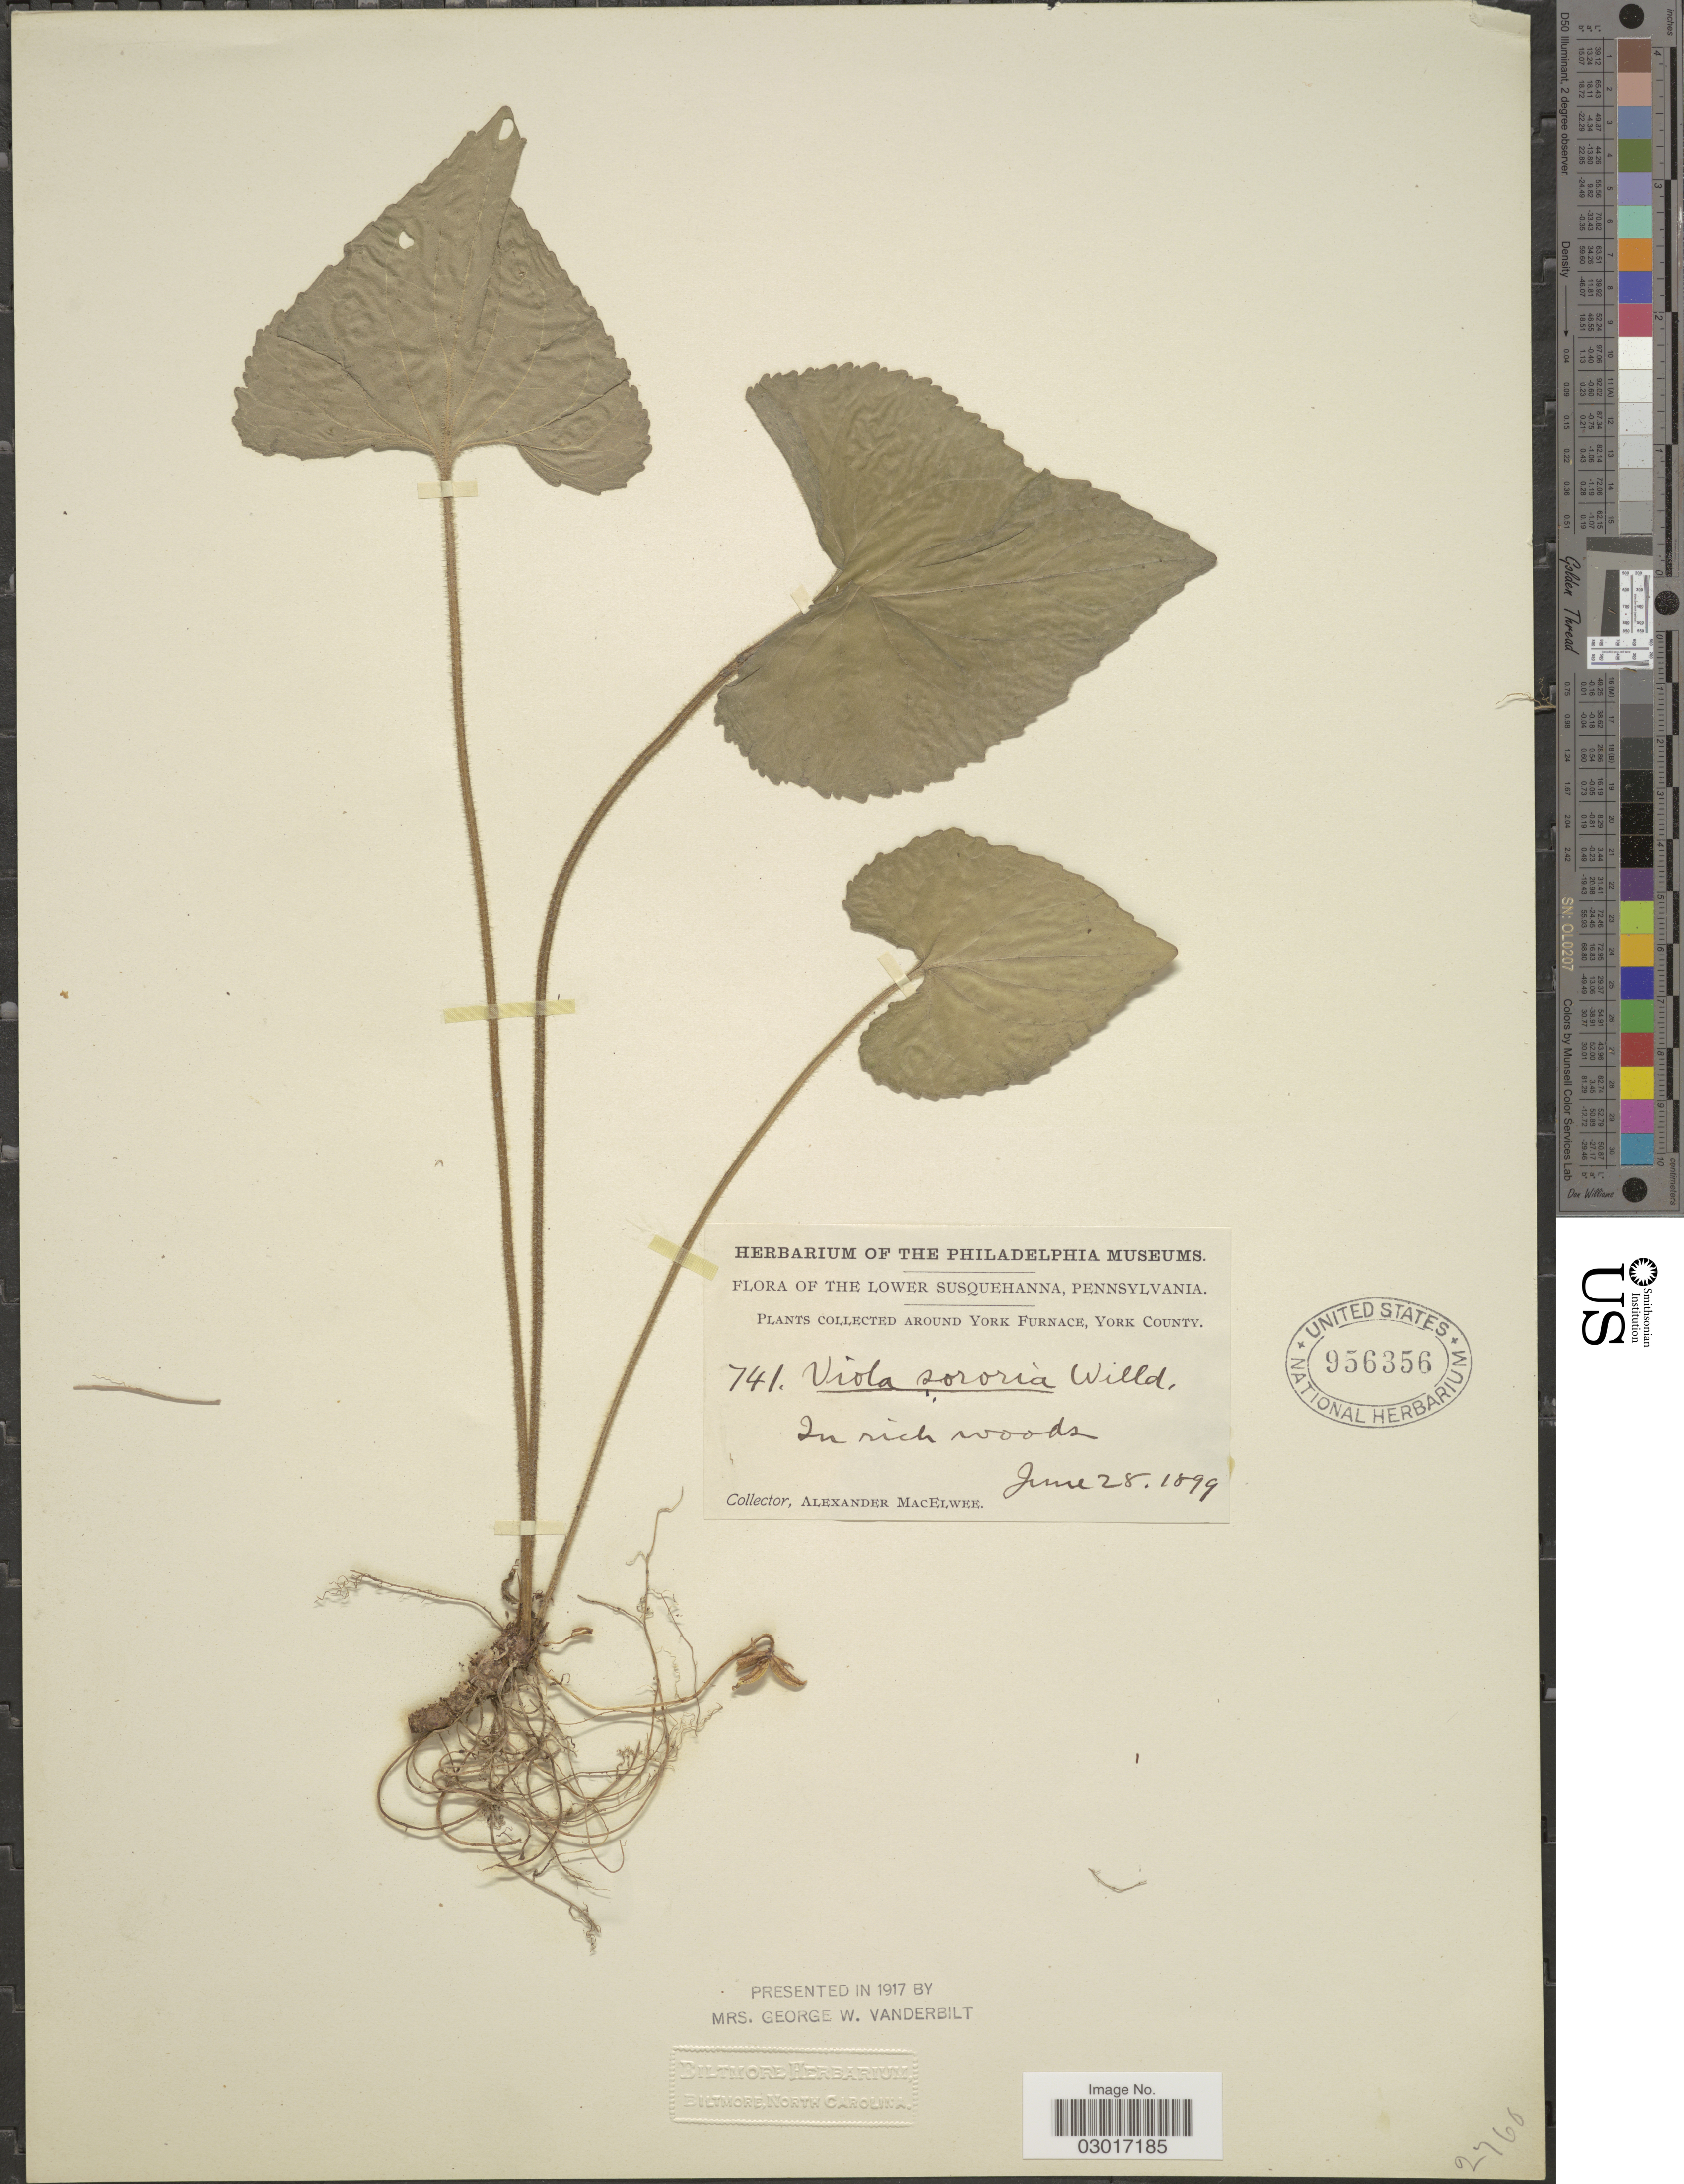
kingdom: Plantae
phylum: Tracheophyta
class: Magnoliopsida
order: Malpighiales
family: Violaceae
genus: Viola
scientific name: Viola sororia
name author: Willd.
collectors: A. MacElwee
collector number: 741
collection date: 1899-06-28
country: United States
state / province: Pennsylvania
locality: Lower Susquehanna. Around York Furnace, York County.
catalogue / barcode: US 956356